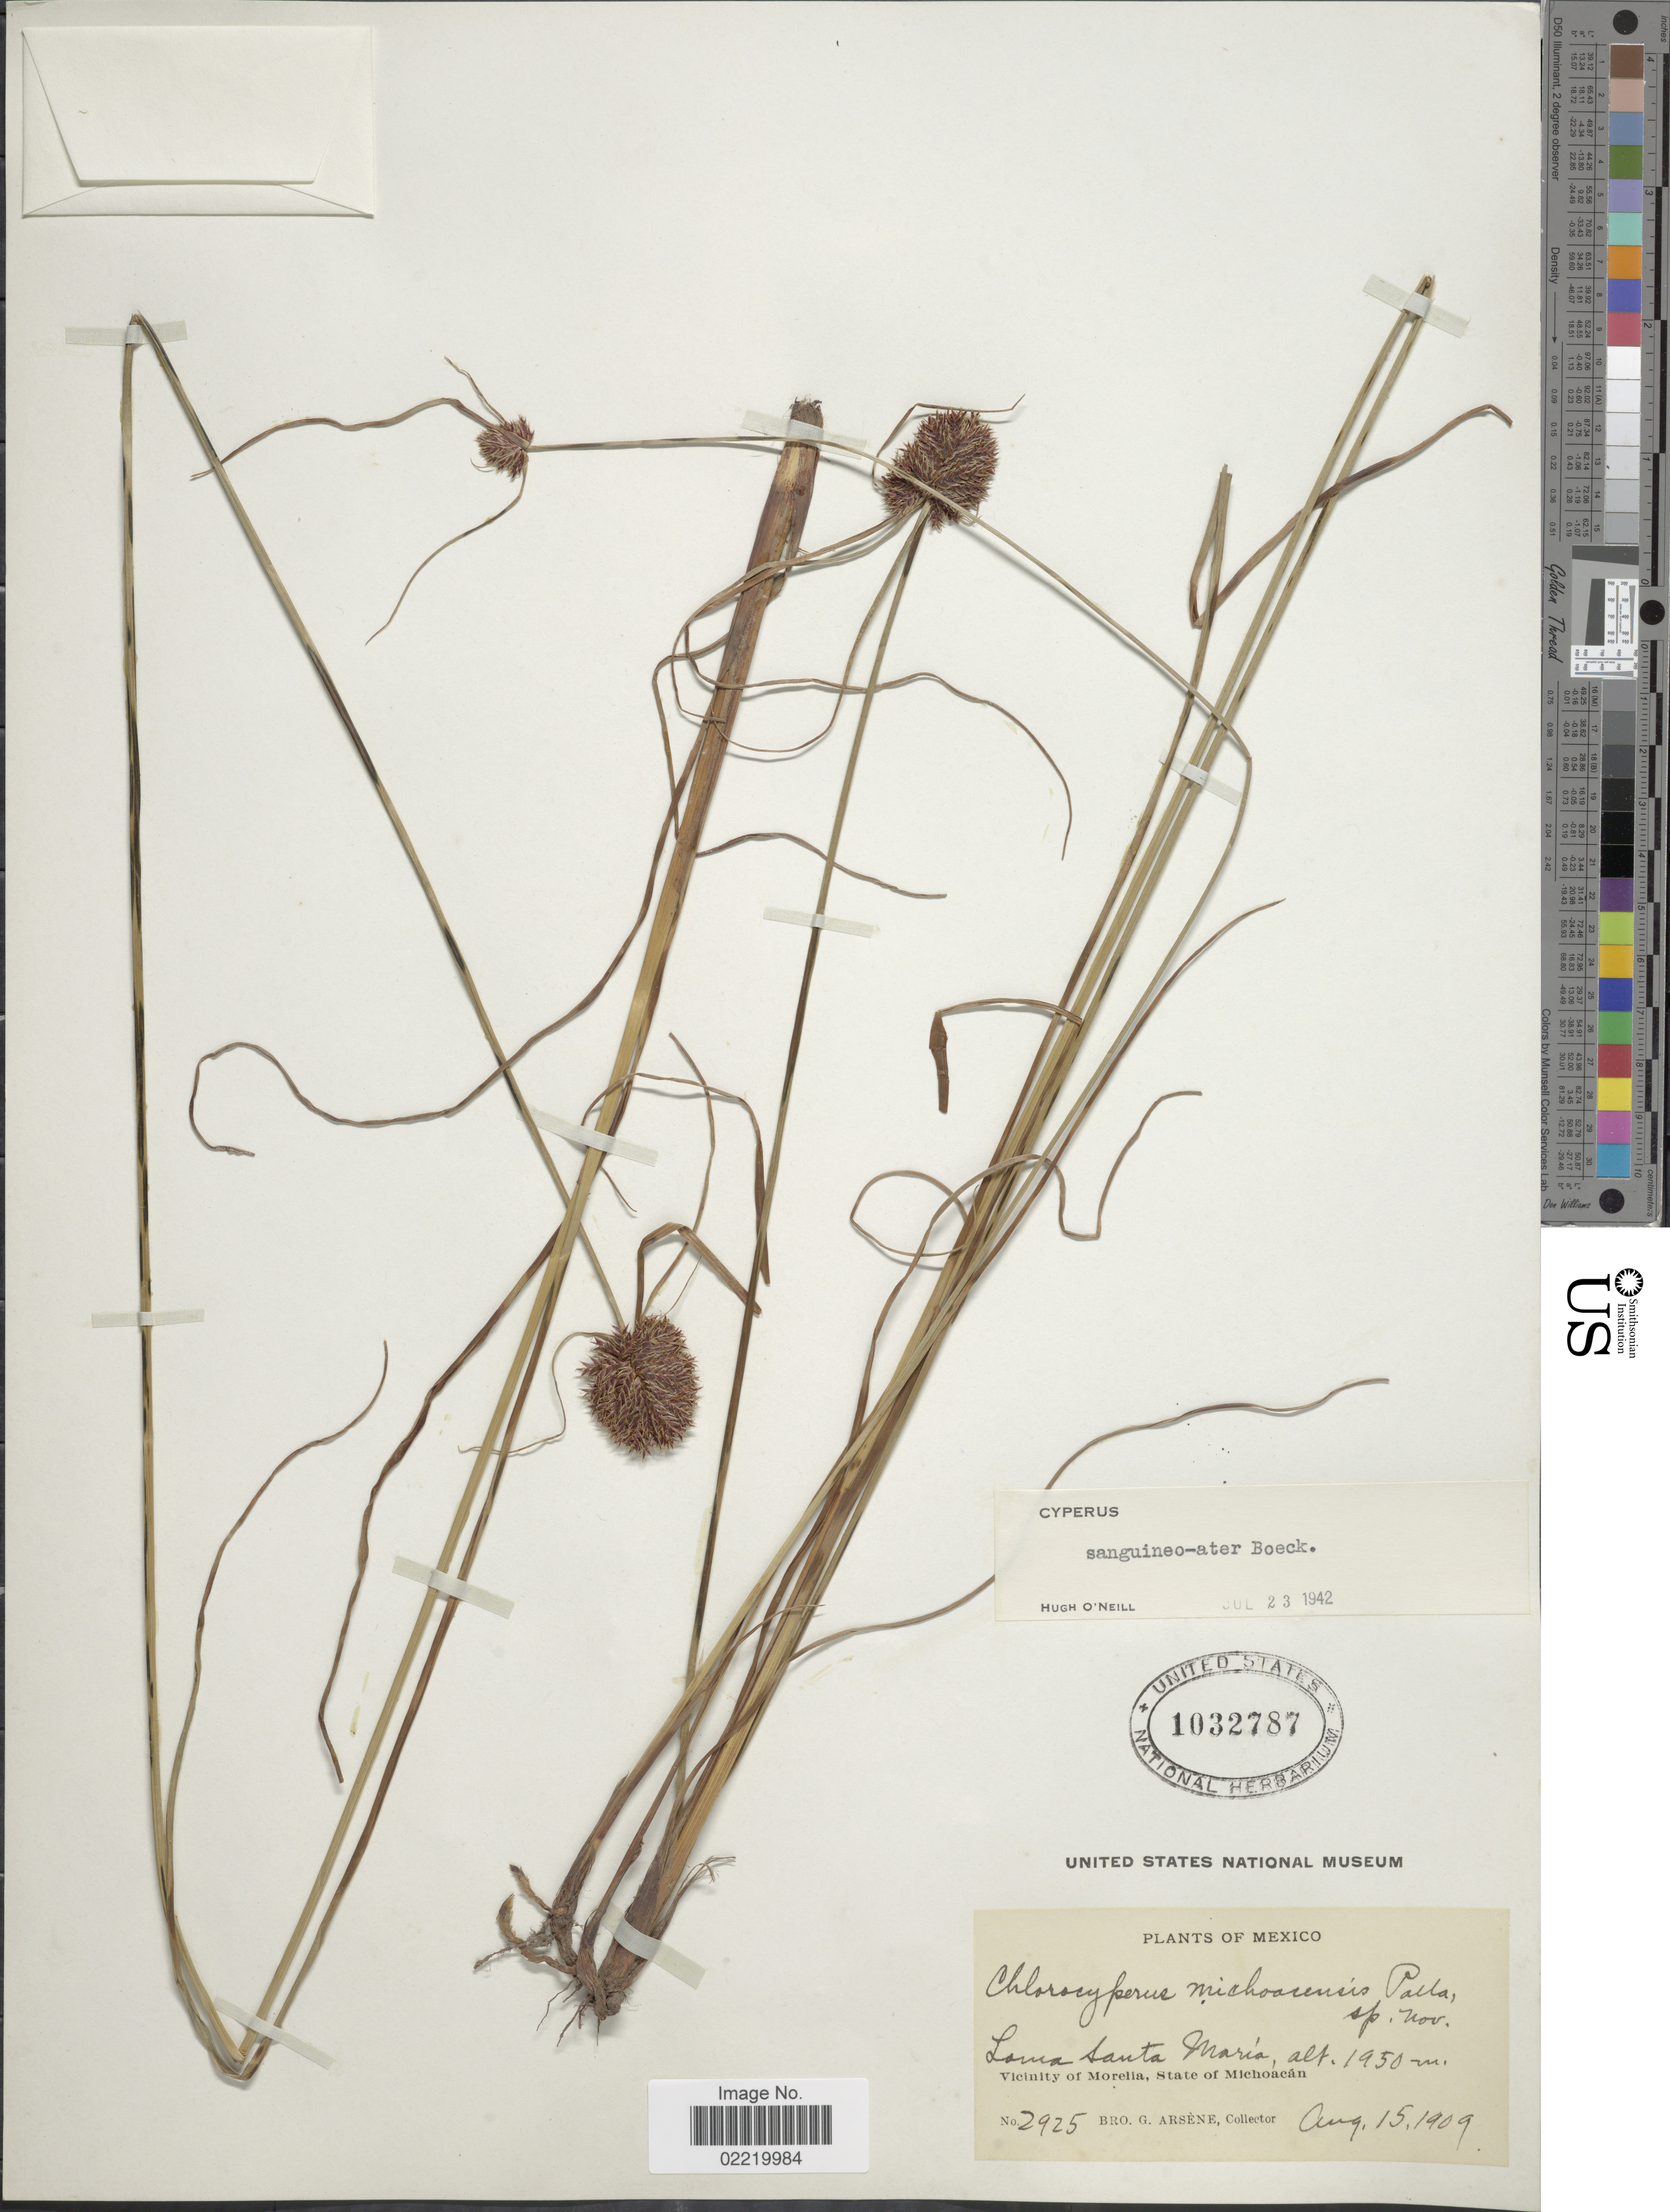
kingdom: Plantae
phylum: Tracheophyta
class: Liliopsida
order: Poales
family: Cyperaceae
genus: Cyperus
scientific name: Cyperus sanguineoater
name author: Boeckeler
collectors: Bro. G. Arsène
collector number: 2925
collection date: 1909-08-15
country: Mexico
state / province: Michoacán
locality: Loma Santa Maria, vicinity of Morelia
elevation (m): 1950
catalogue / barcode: US 1032787